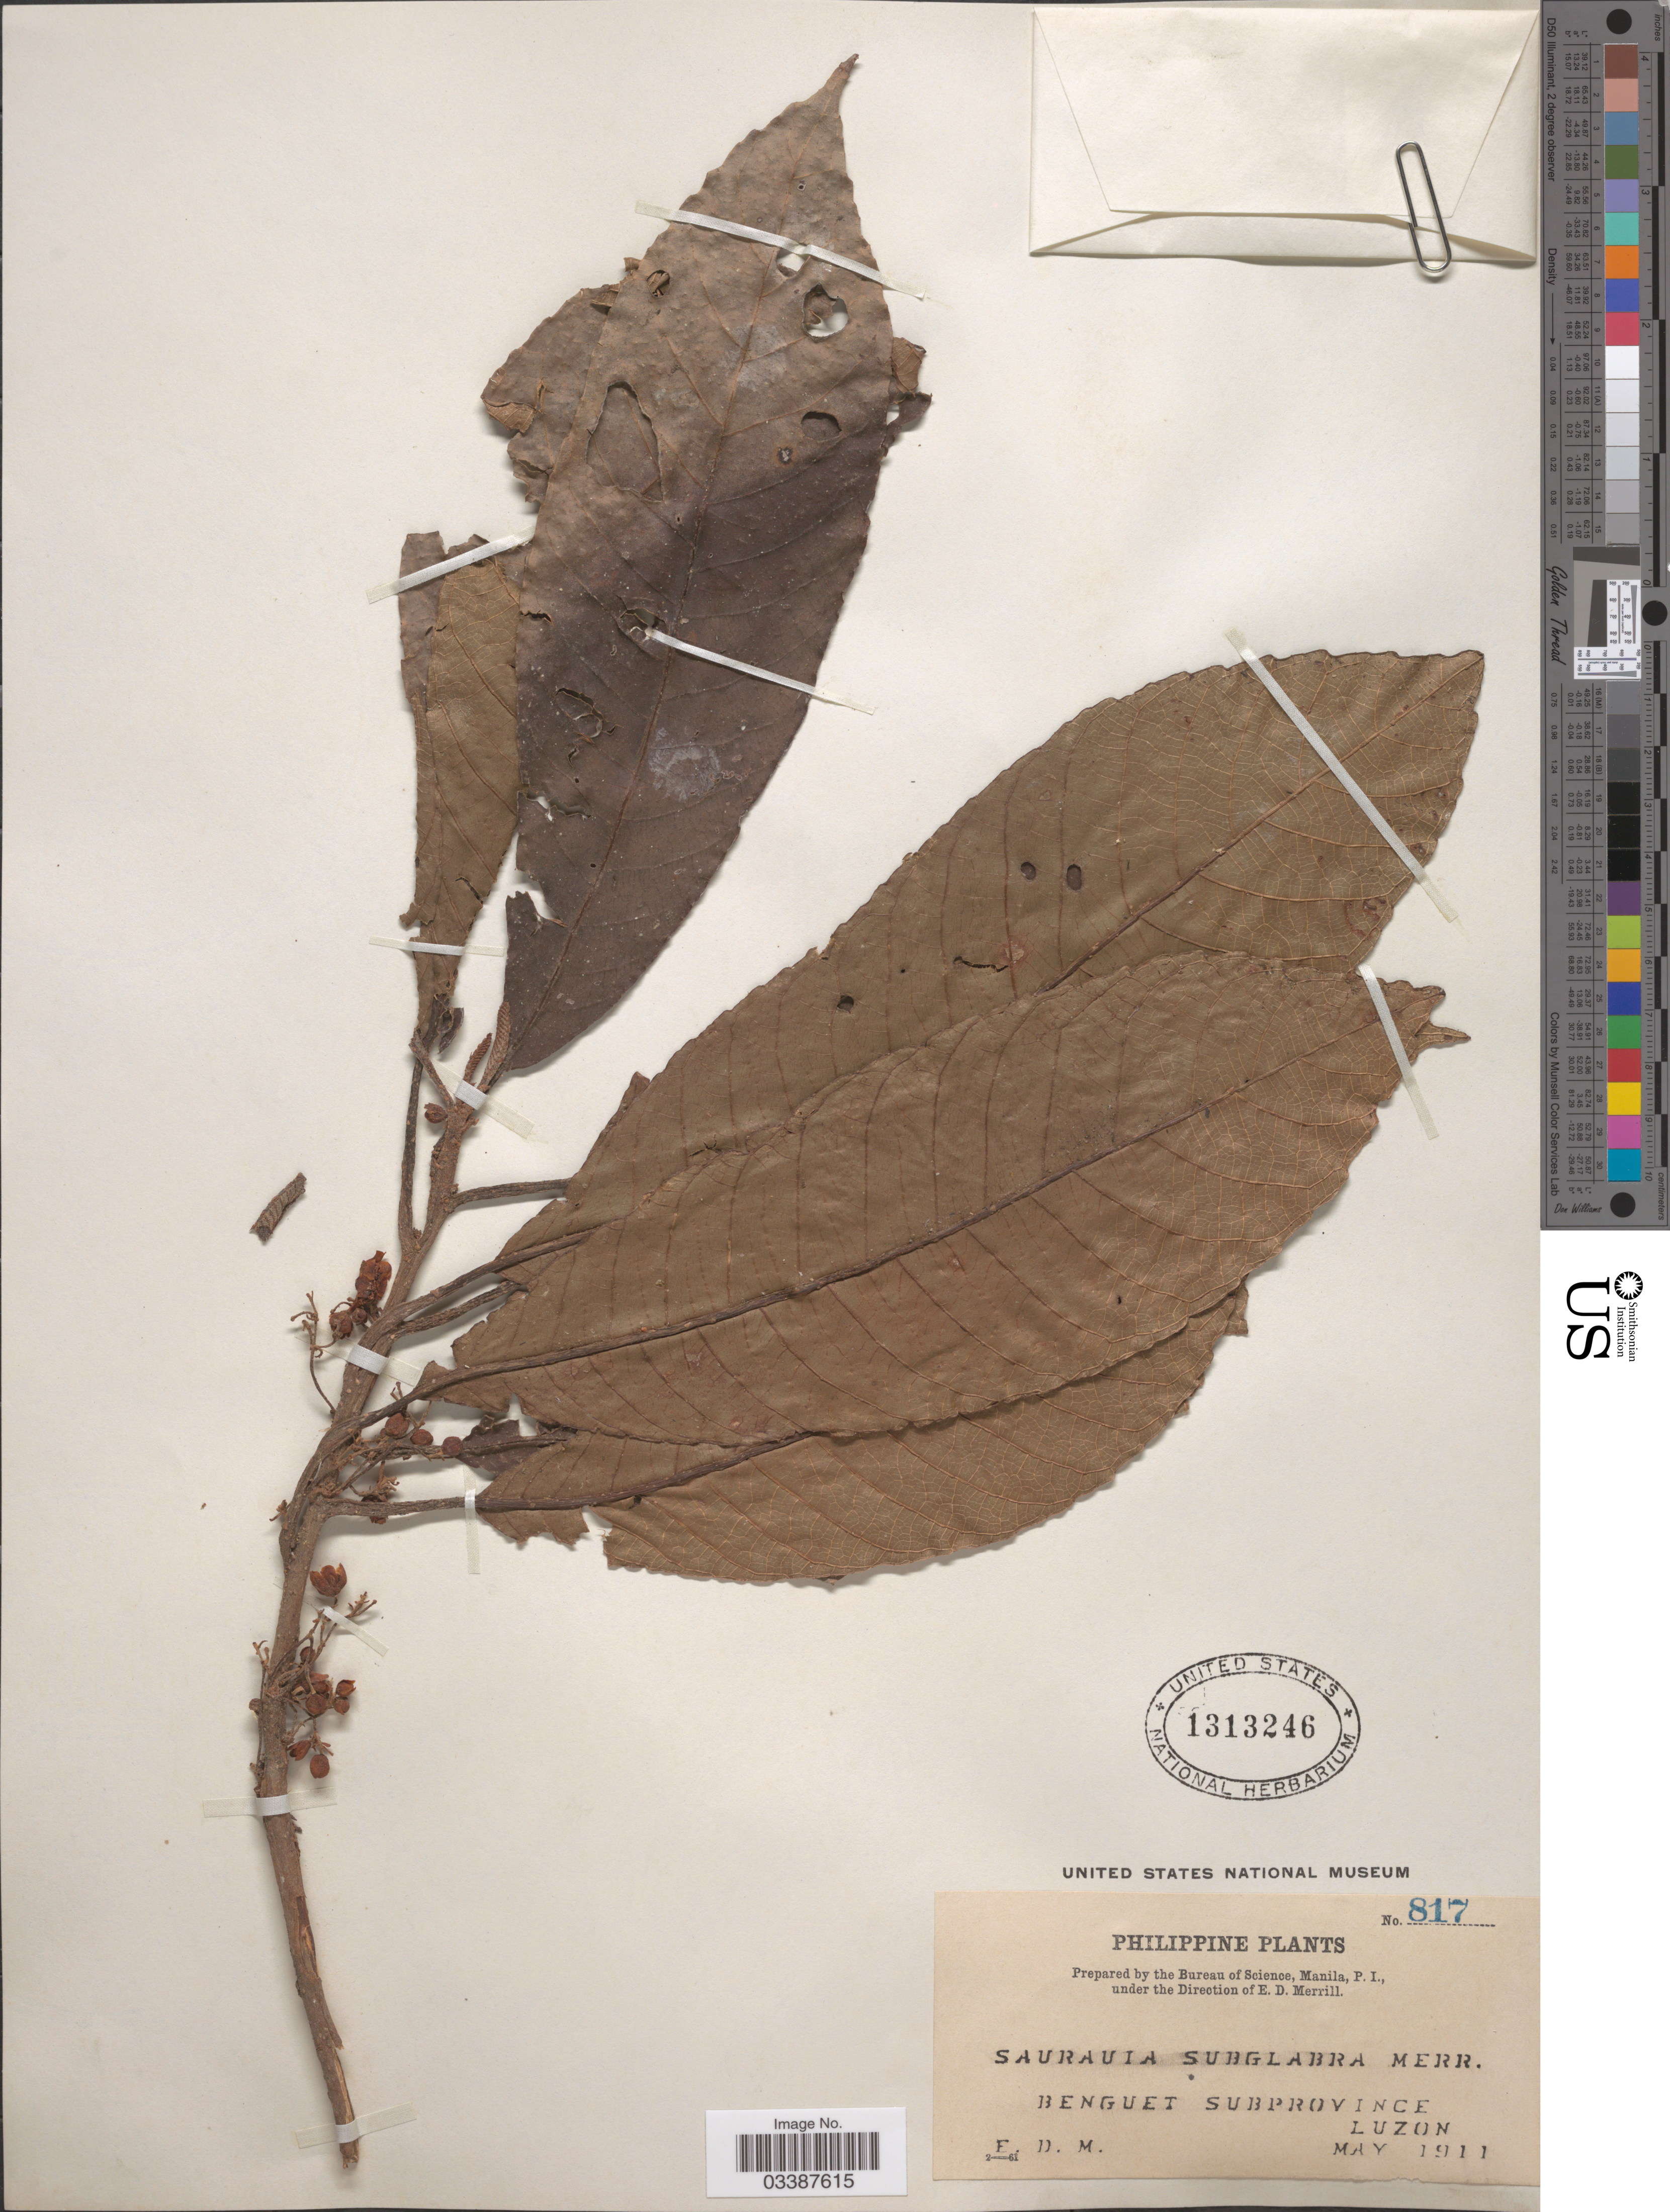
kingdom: Plantae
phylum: Tracheophyta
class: Magnoliopsida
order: Ericales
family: Actinidiaceae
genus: Saurauia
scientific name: Saurauia polysperma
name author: Merr.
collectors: E. D. Merrill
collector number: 817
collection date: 1911-05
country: Philippines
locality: Benguet Subprovince, Luzon.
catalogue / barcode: US 1313246